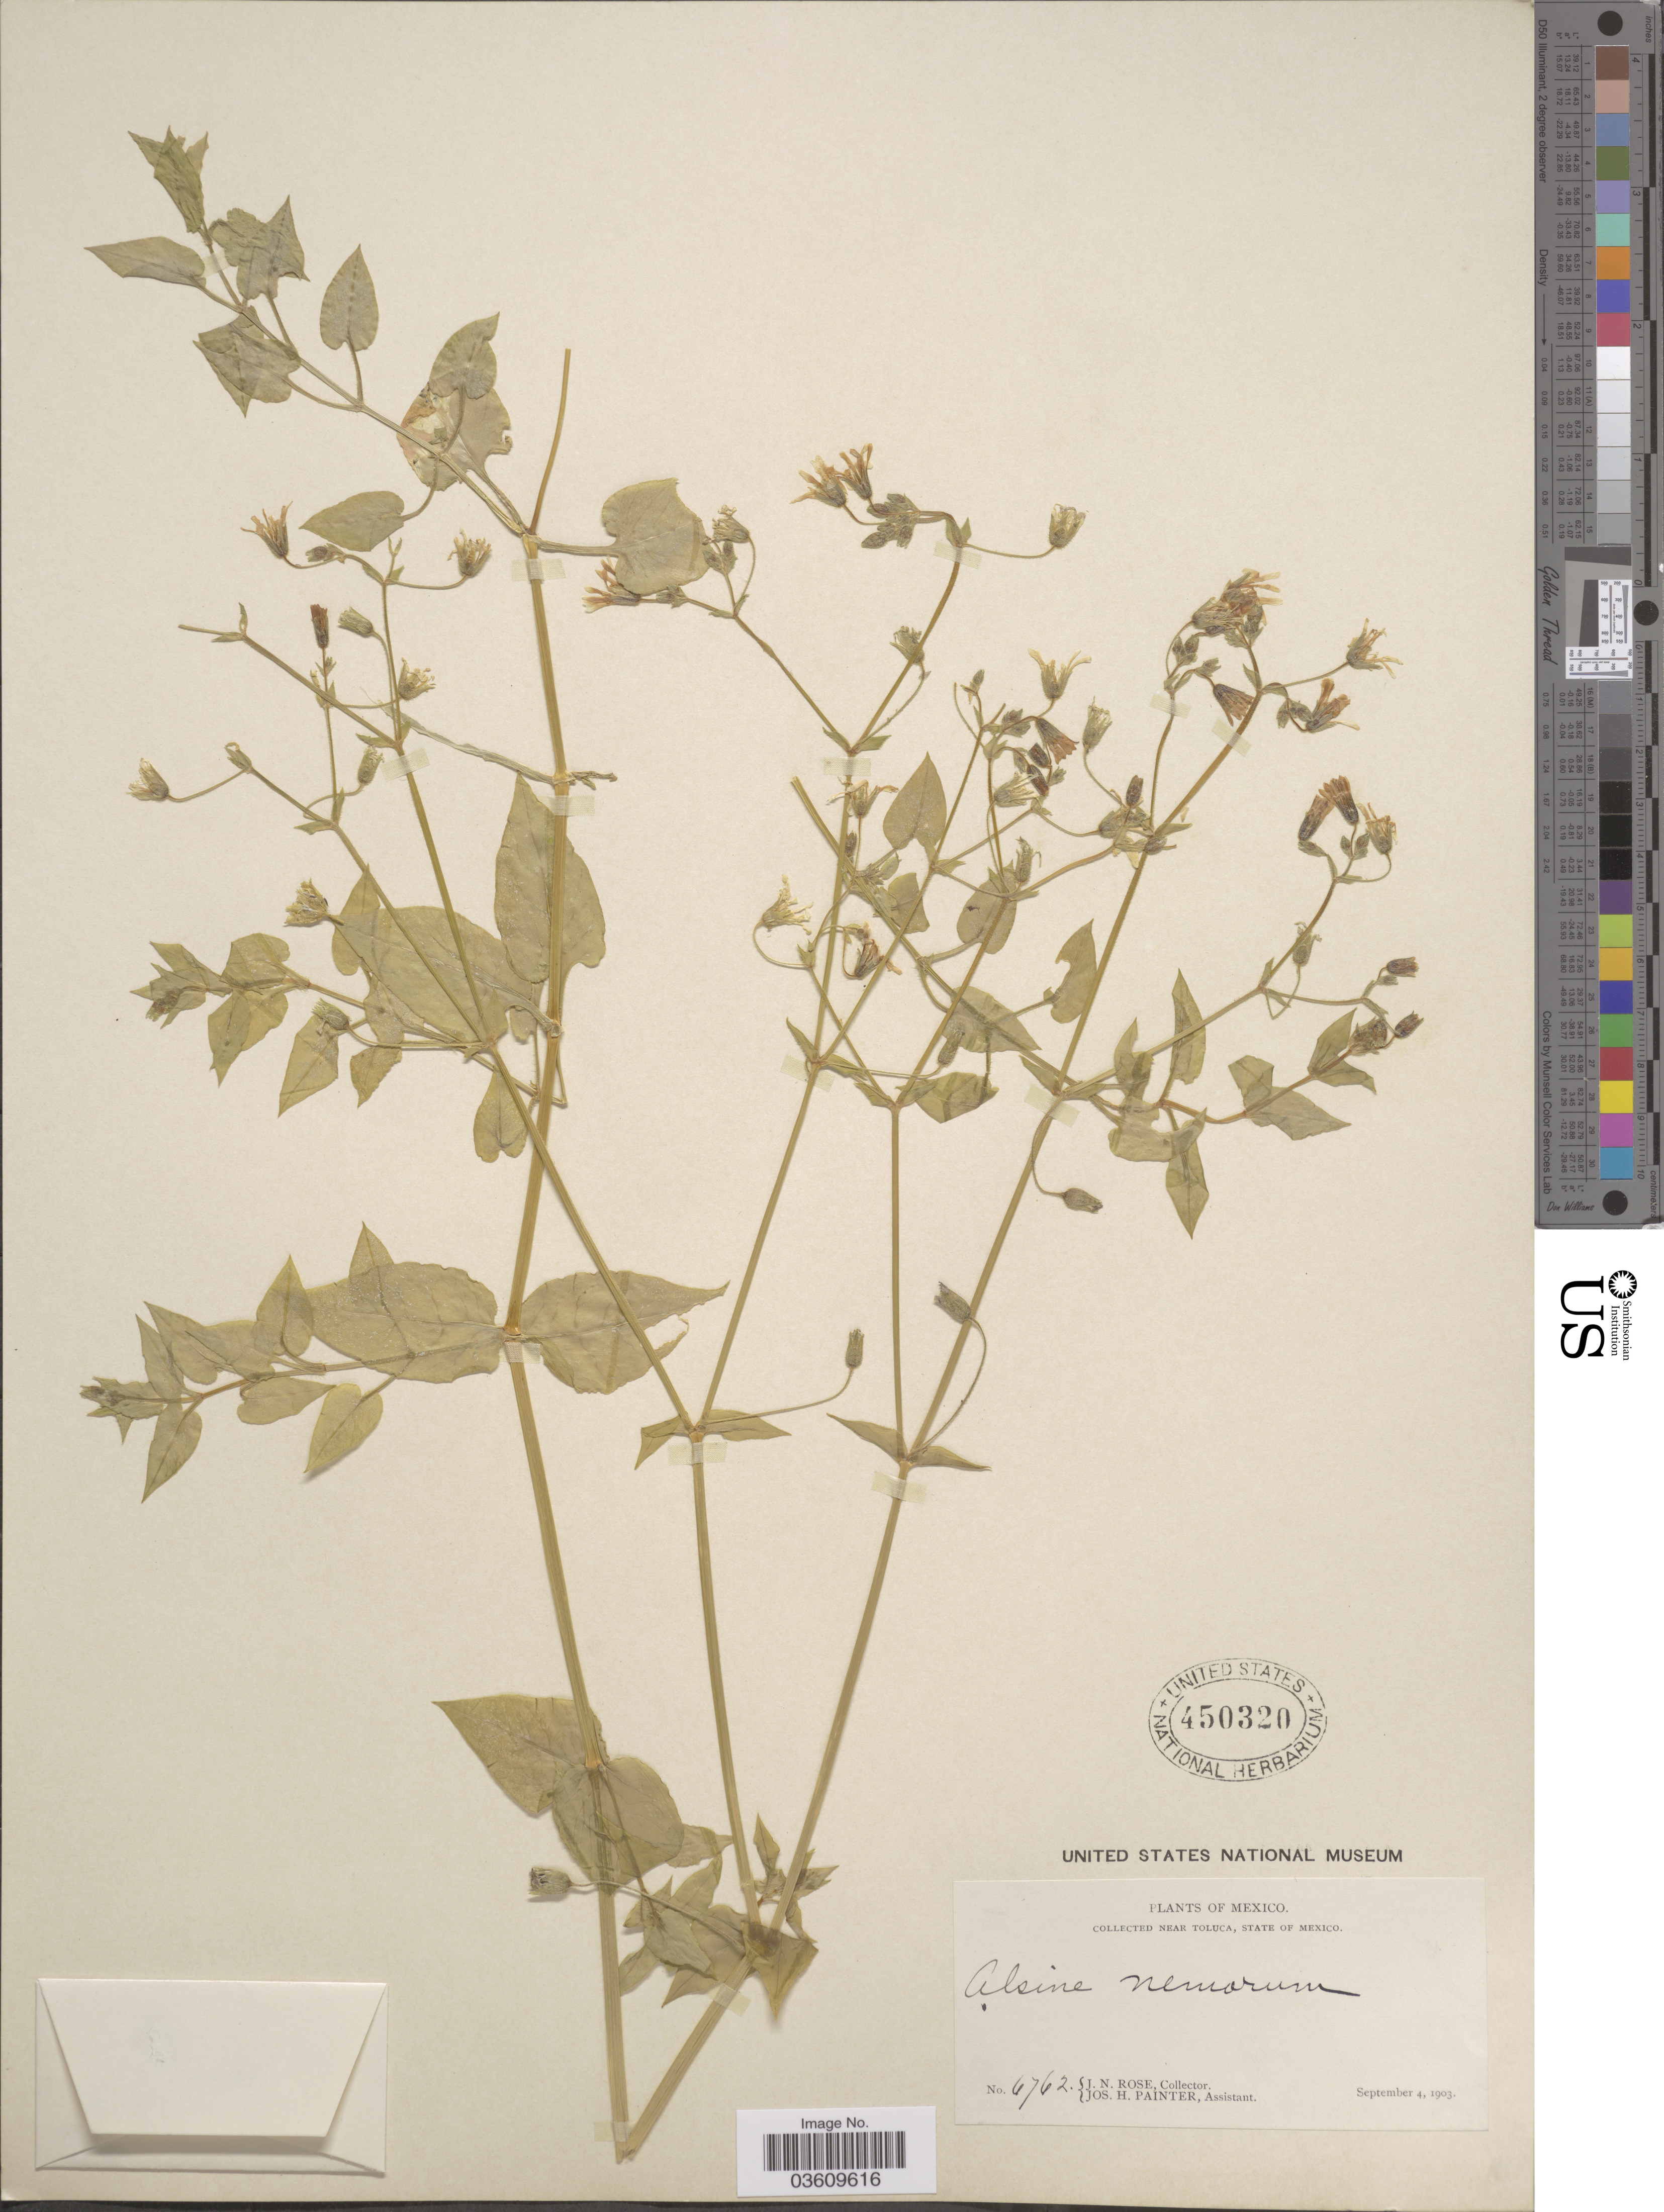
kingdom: Plantae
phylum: Tracheophyta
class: Magnoliopsida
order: Caryophyllales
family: Caryophyllaceae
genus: Stellaria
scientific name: Stellaria cuspidata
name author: Willd. ex Schltdl.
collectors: J. N. Rose & J. H. Painter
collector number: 6762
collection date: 1903-09-04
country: Mexico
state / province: México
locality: Near Toluca.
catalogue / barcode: US 450320